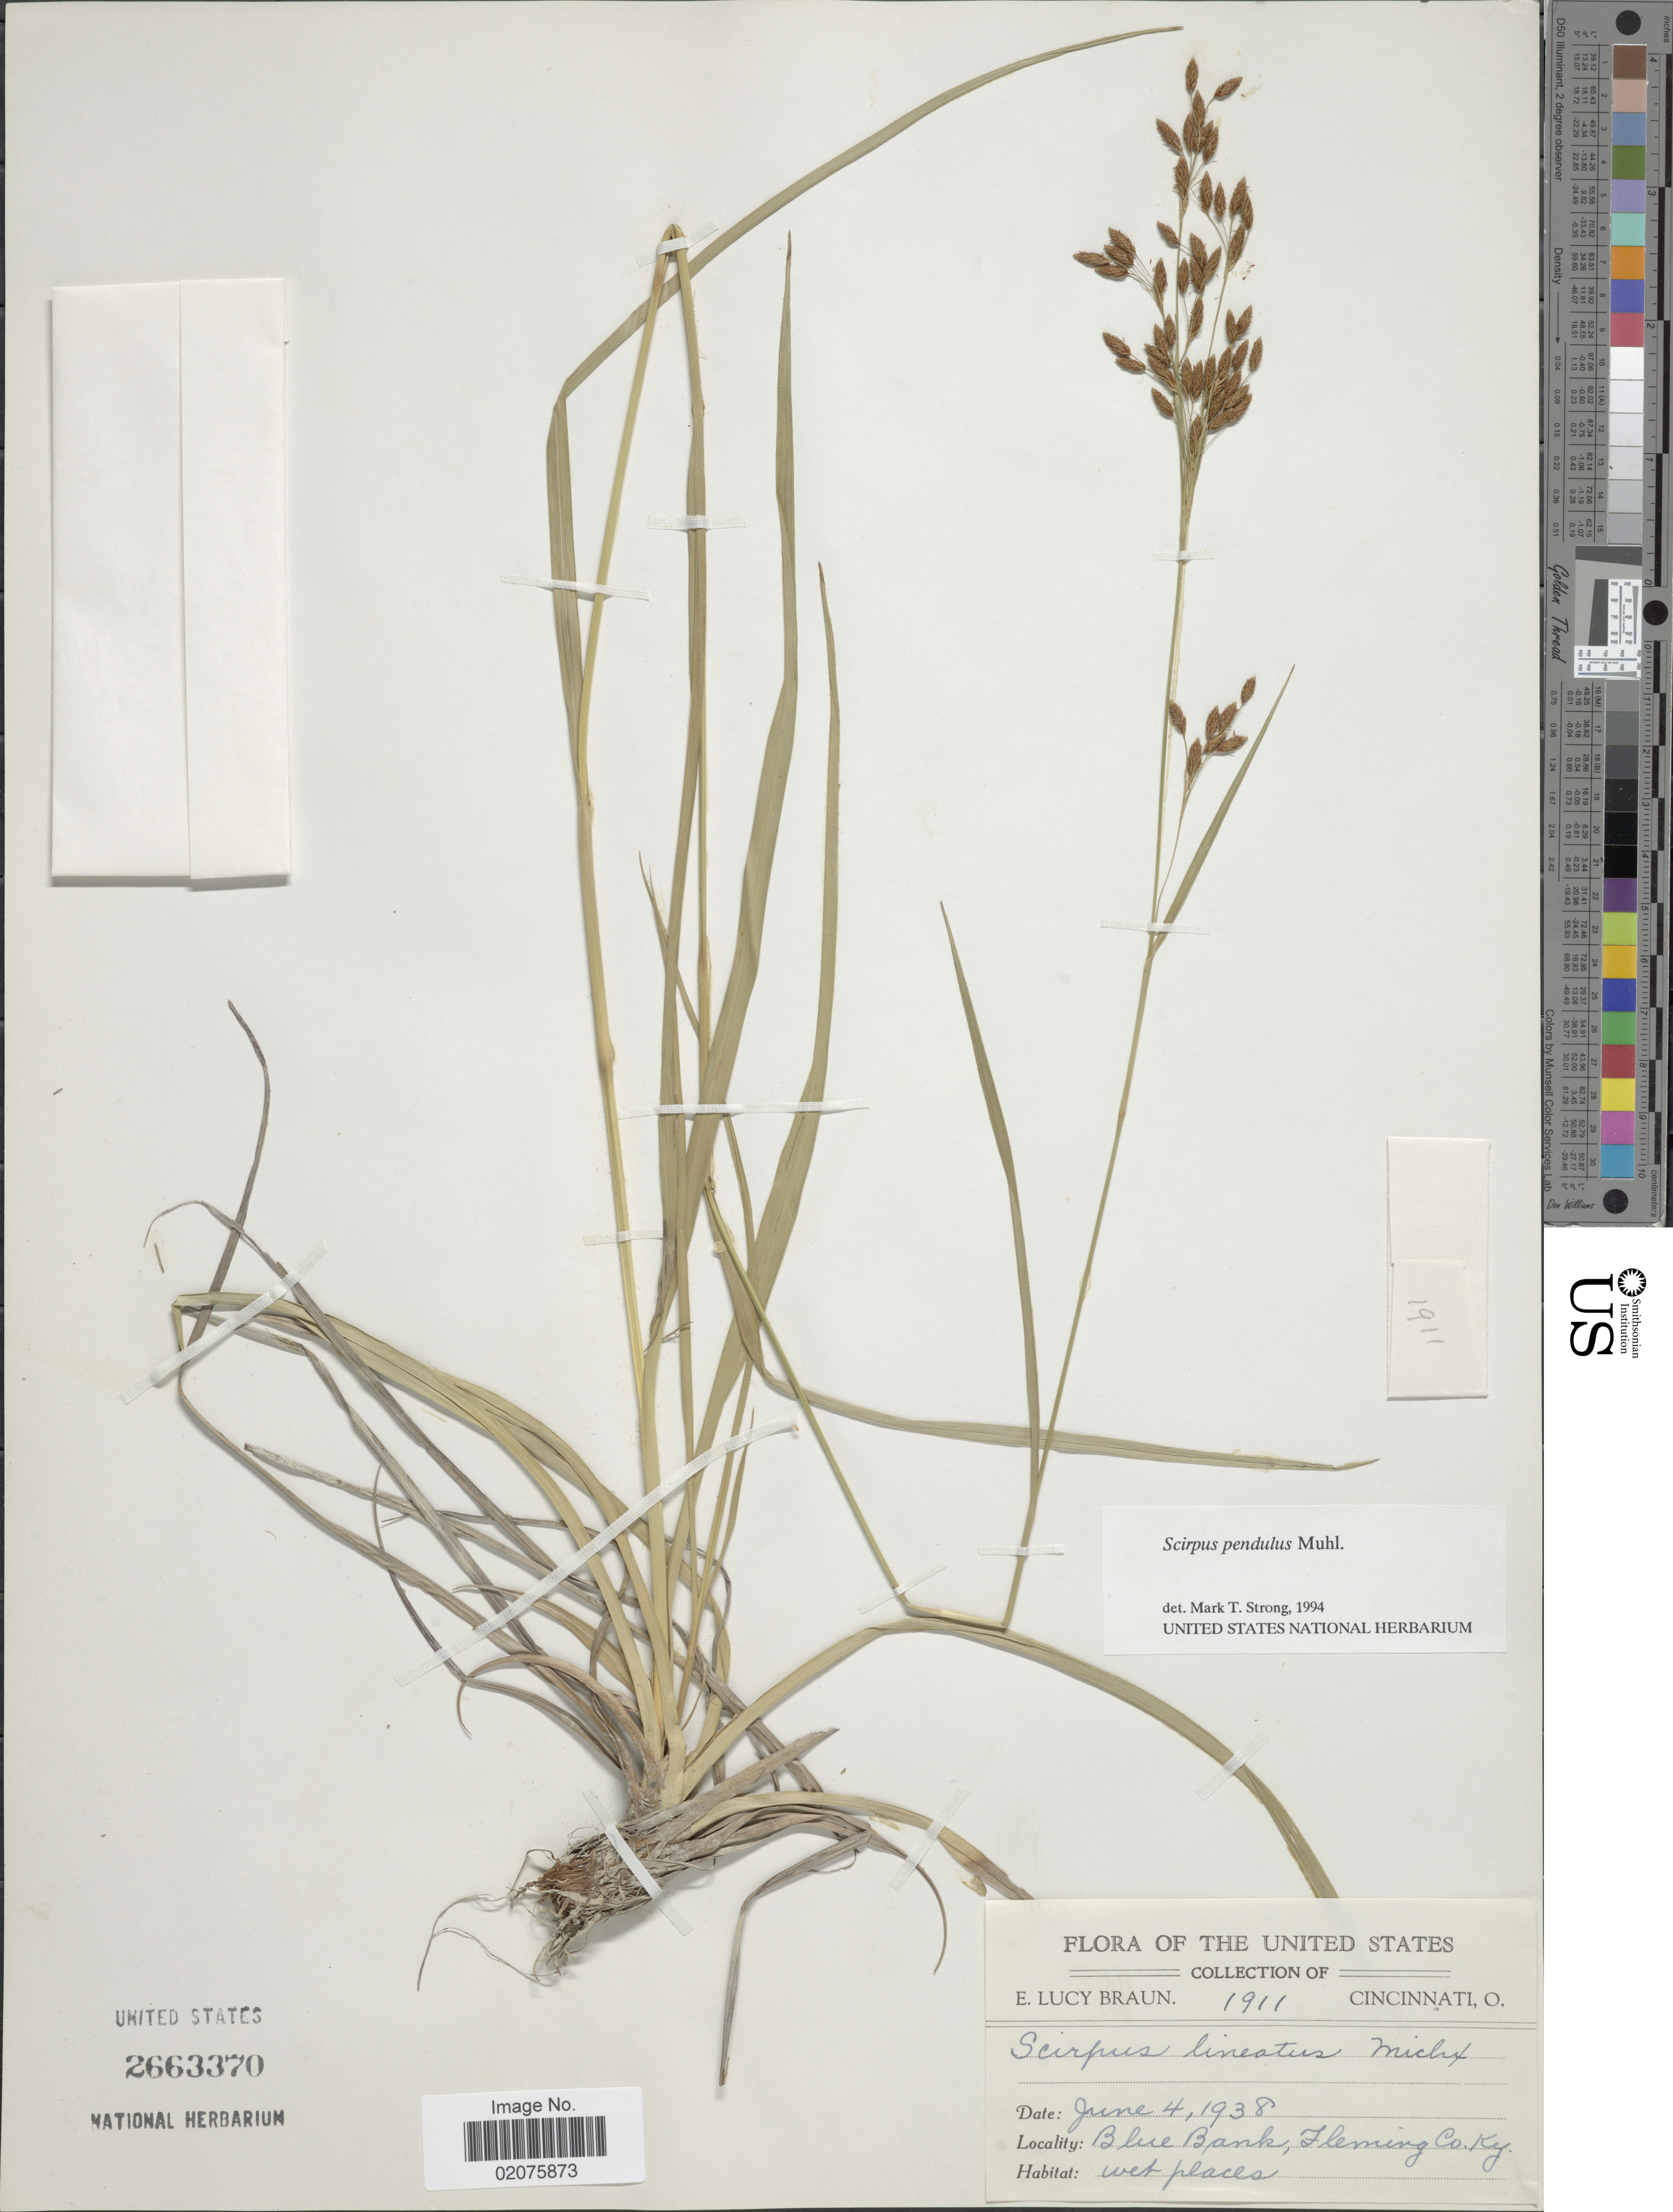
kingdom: Plantae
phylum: Tracheophyta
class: Liliopsida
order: Poales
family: Cyperaceae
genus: Scirpus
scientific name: Scirpus pendulus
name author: Muhl.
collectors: E. L. Braun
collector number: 1911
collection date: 1938-06-04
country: United States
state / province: Kentucky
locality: Blue Bank, Fleming Co. Ky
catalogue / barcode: US 2663370